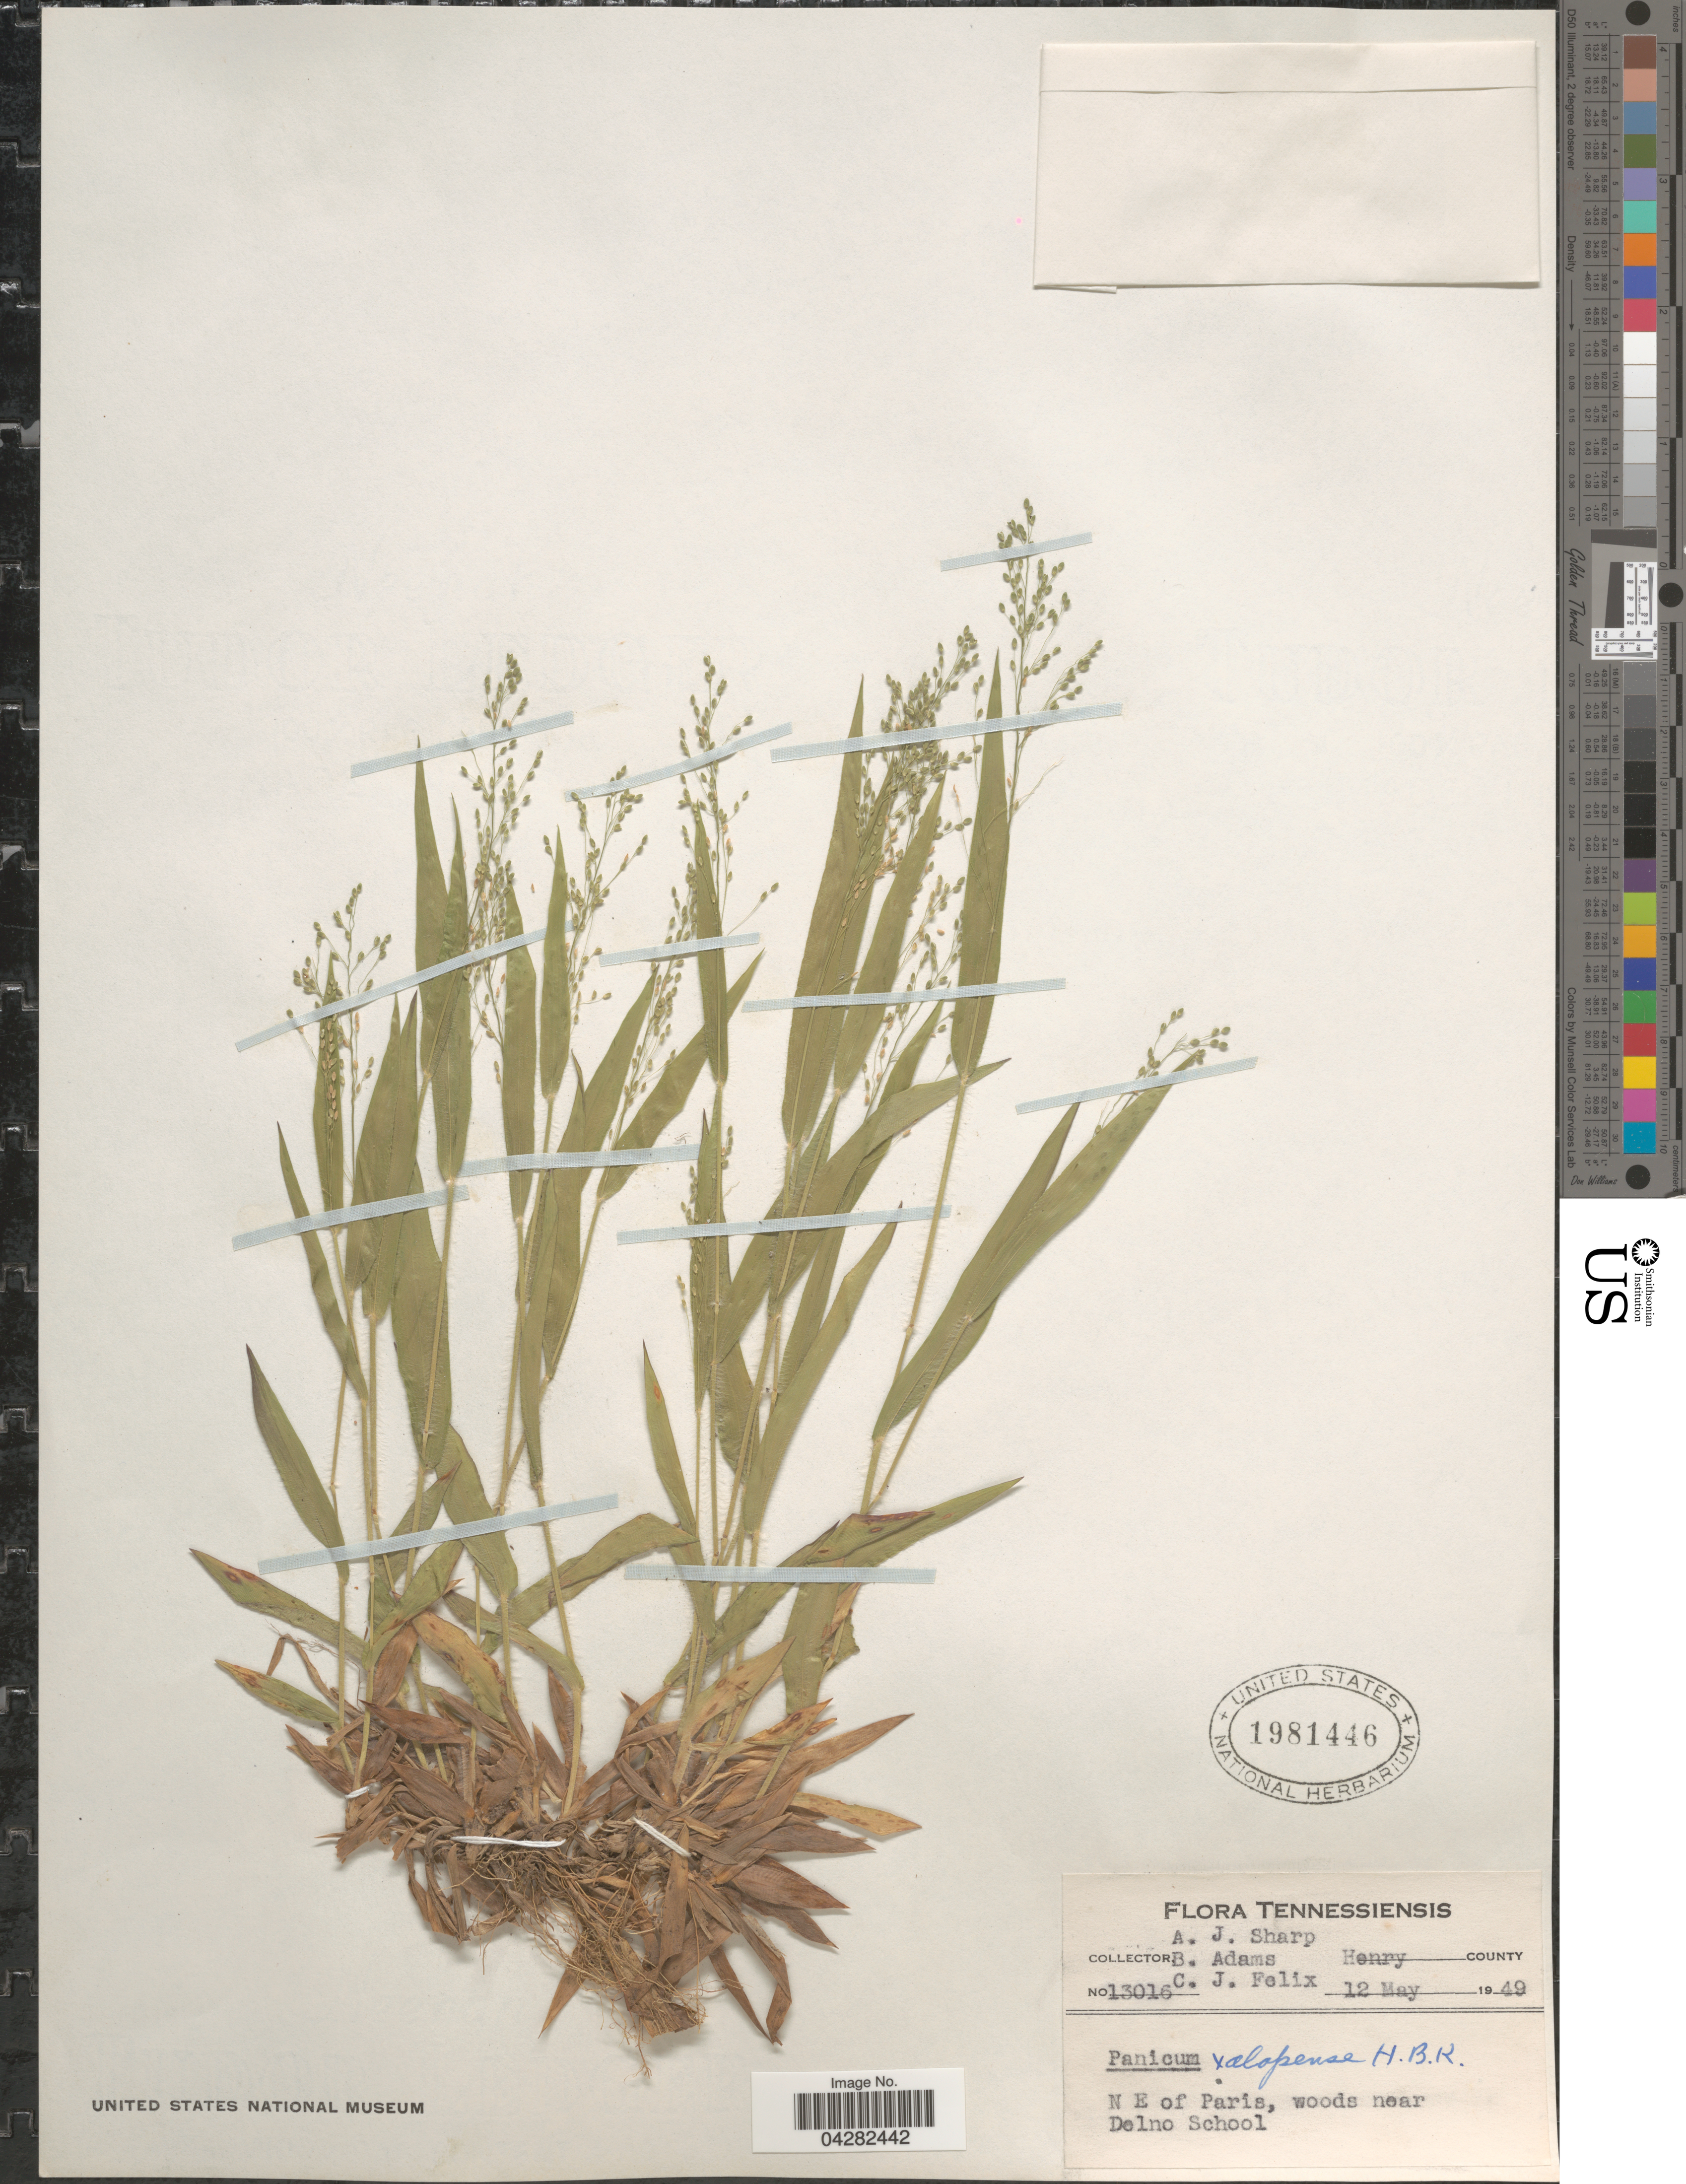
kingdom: Plantae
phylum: Tracheophyta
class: Liliopsida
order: Poales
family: Poaceae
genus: Dichanthelium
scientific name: Dichanthelium laxiflorum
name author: (Lam.) Gould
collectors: A. J. Sharp, B. Adams & C. Felix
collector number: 13016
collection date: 1949-05-12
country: United States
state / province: Tennessee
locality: Tennessiensis. Henry County. N E of Paris, woods near Delno School.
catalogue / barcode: US 1981446